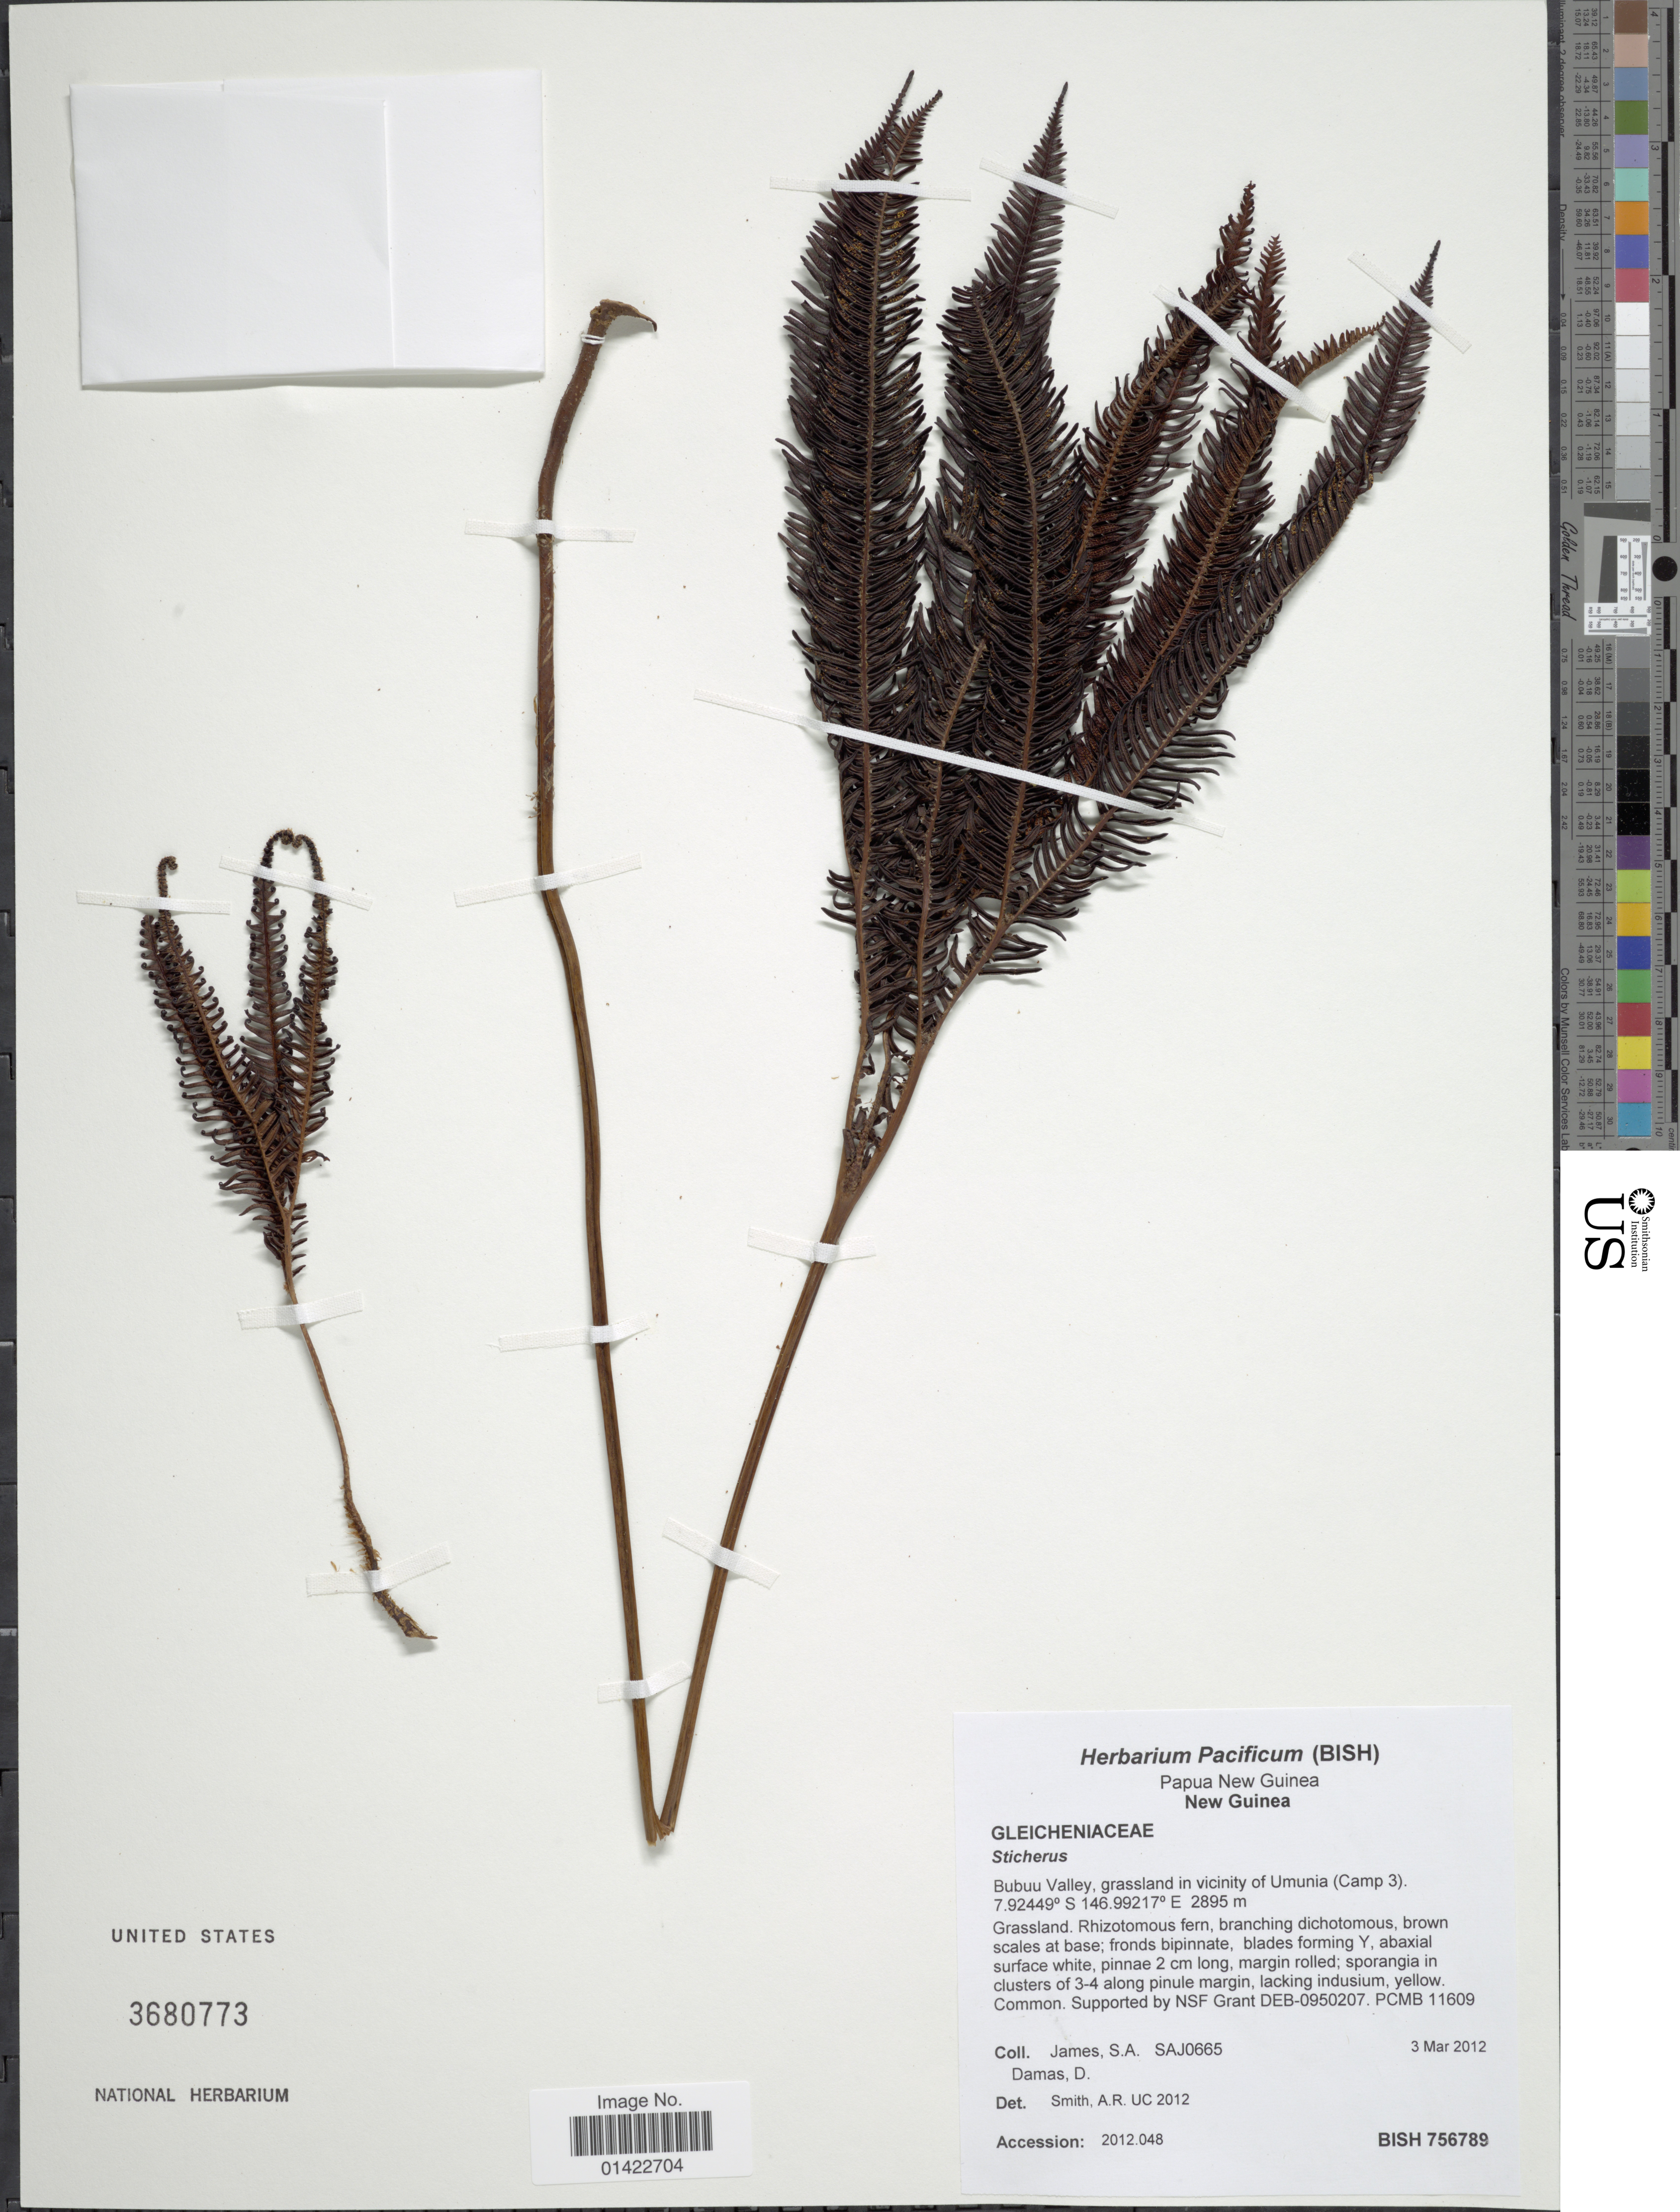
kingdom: Plantae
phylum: Tracheophyta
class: Polypodiopsida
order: Gleicheniales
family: Gleicheniaceae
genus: Sticherus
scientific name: Sticherus erectus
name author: (C. Chr.) Copel.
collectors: S. James & D. Damas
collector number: SAJ0665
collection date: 2012-03-03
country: Papua New Guinea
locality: New Guinea. Bubuu Valley, grassland in vicinity of Umunia (Camp 3).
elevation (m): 2895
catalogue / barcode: US 3680773